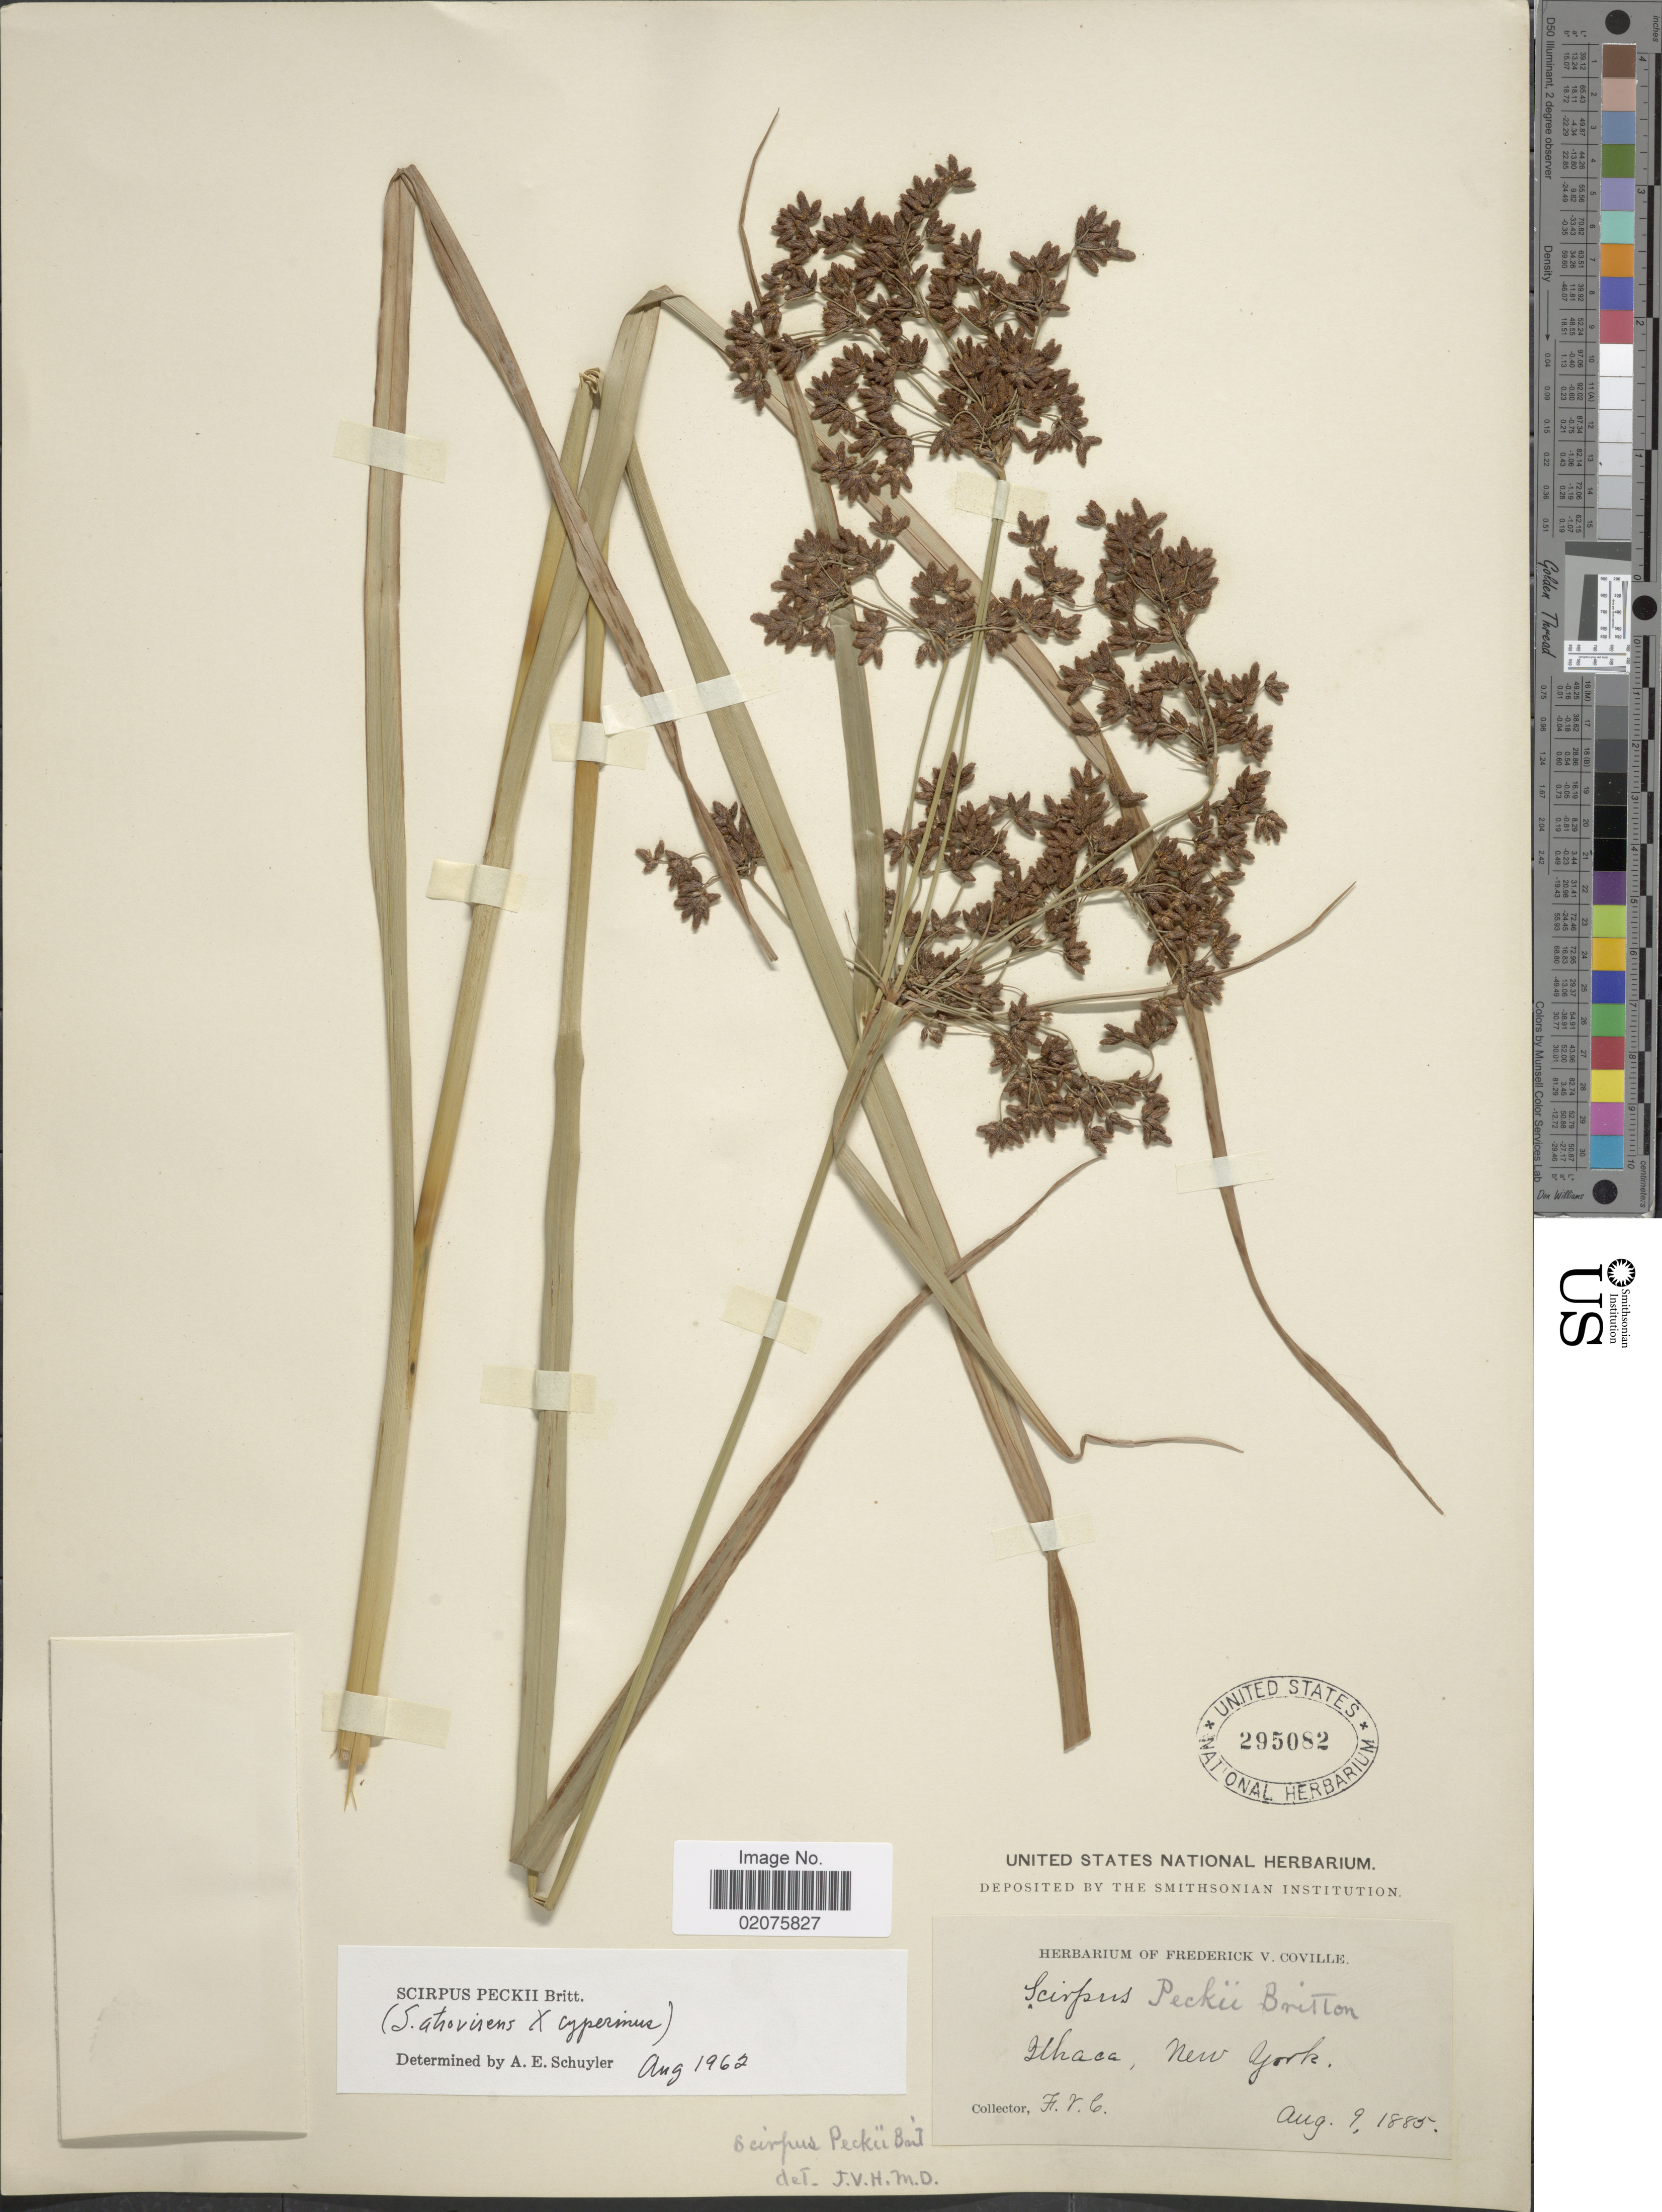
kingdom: Plantae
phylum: Tracheophyta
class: Liliopsida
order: Poales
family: Cyperaceae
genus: Scirpus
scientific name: Scirpus x peckii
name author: Britton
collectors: F. V. Coville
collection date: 1885-08-09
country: United States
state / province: New York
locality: Ithaca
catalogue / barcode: US 295082